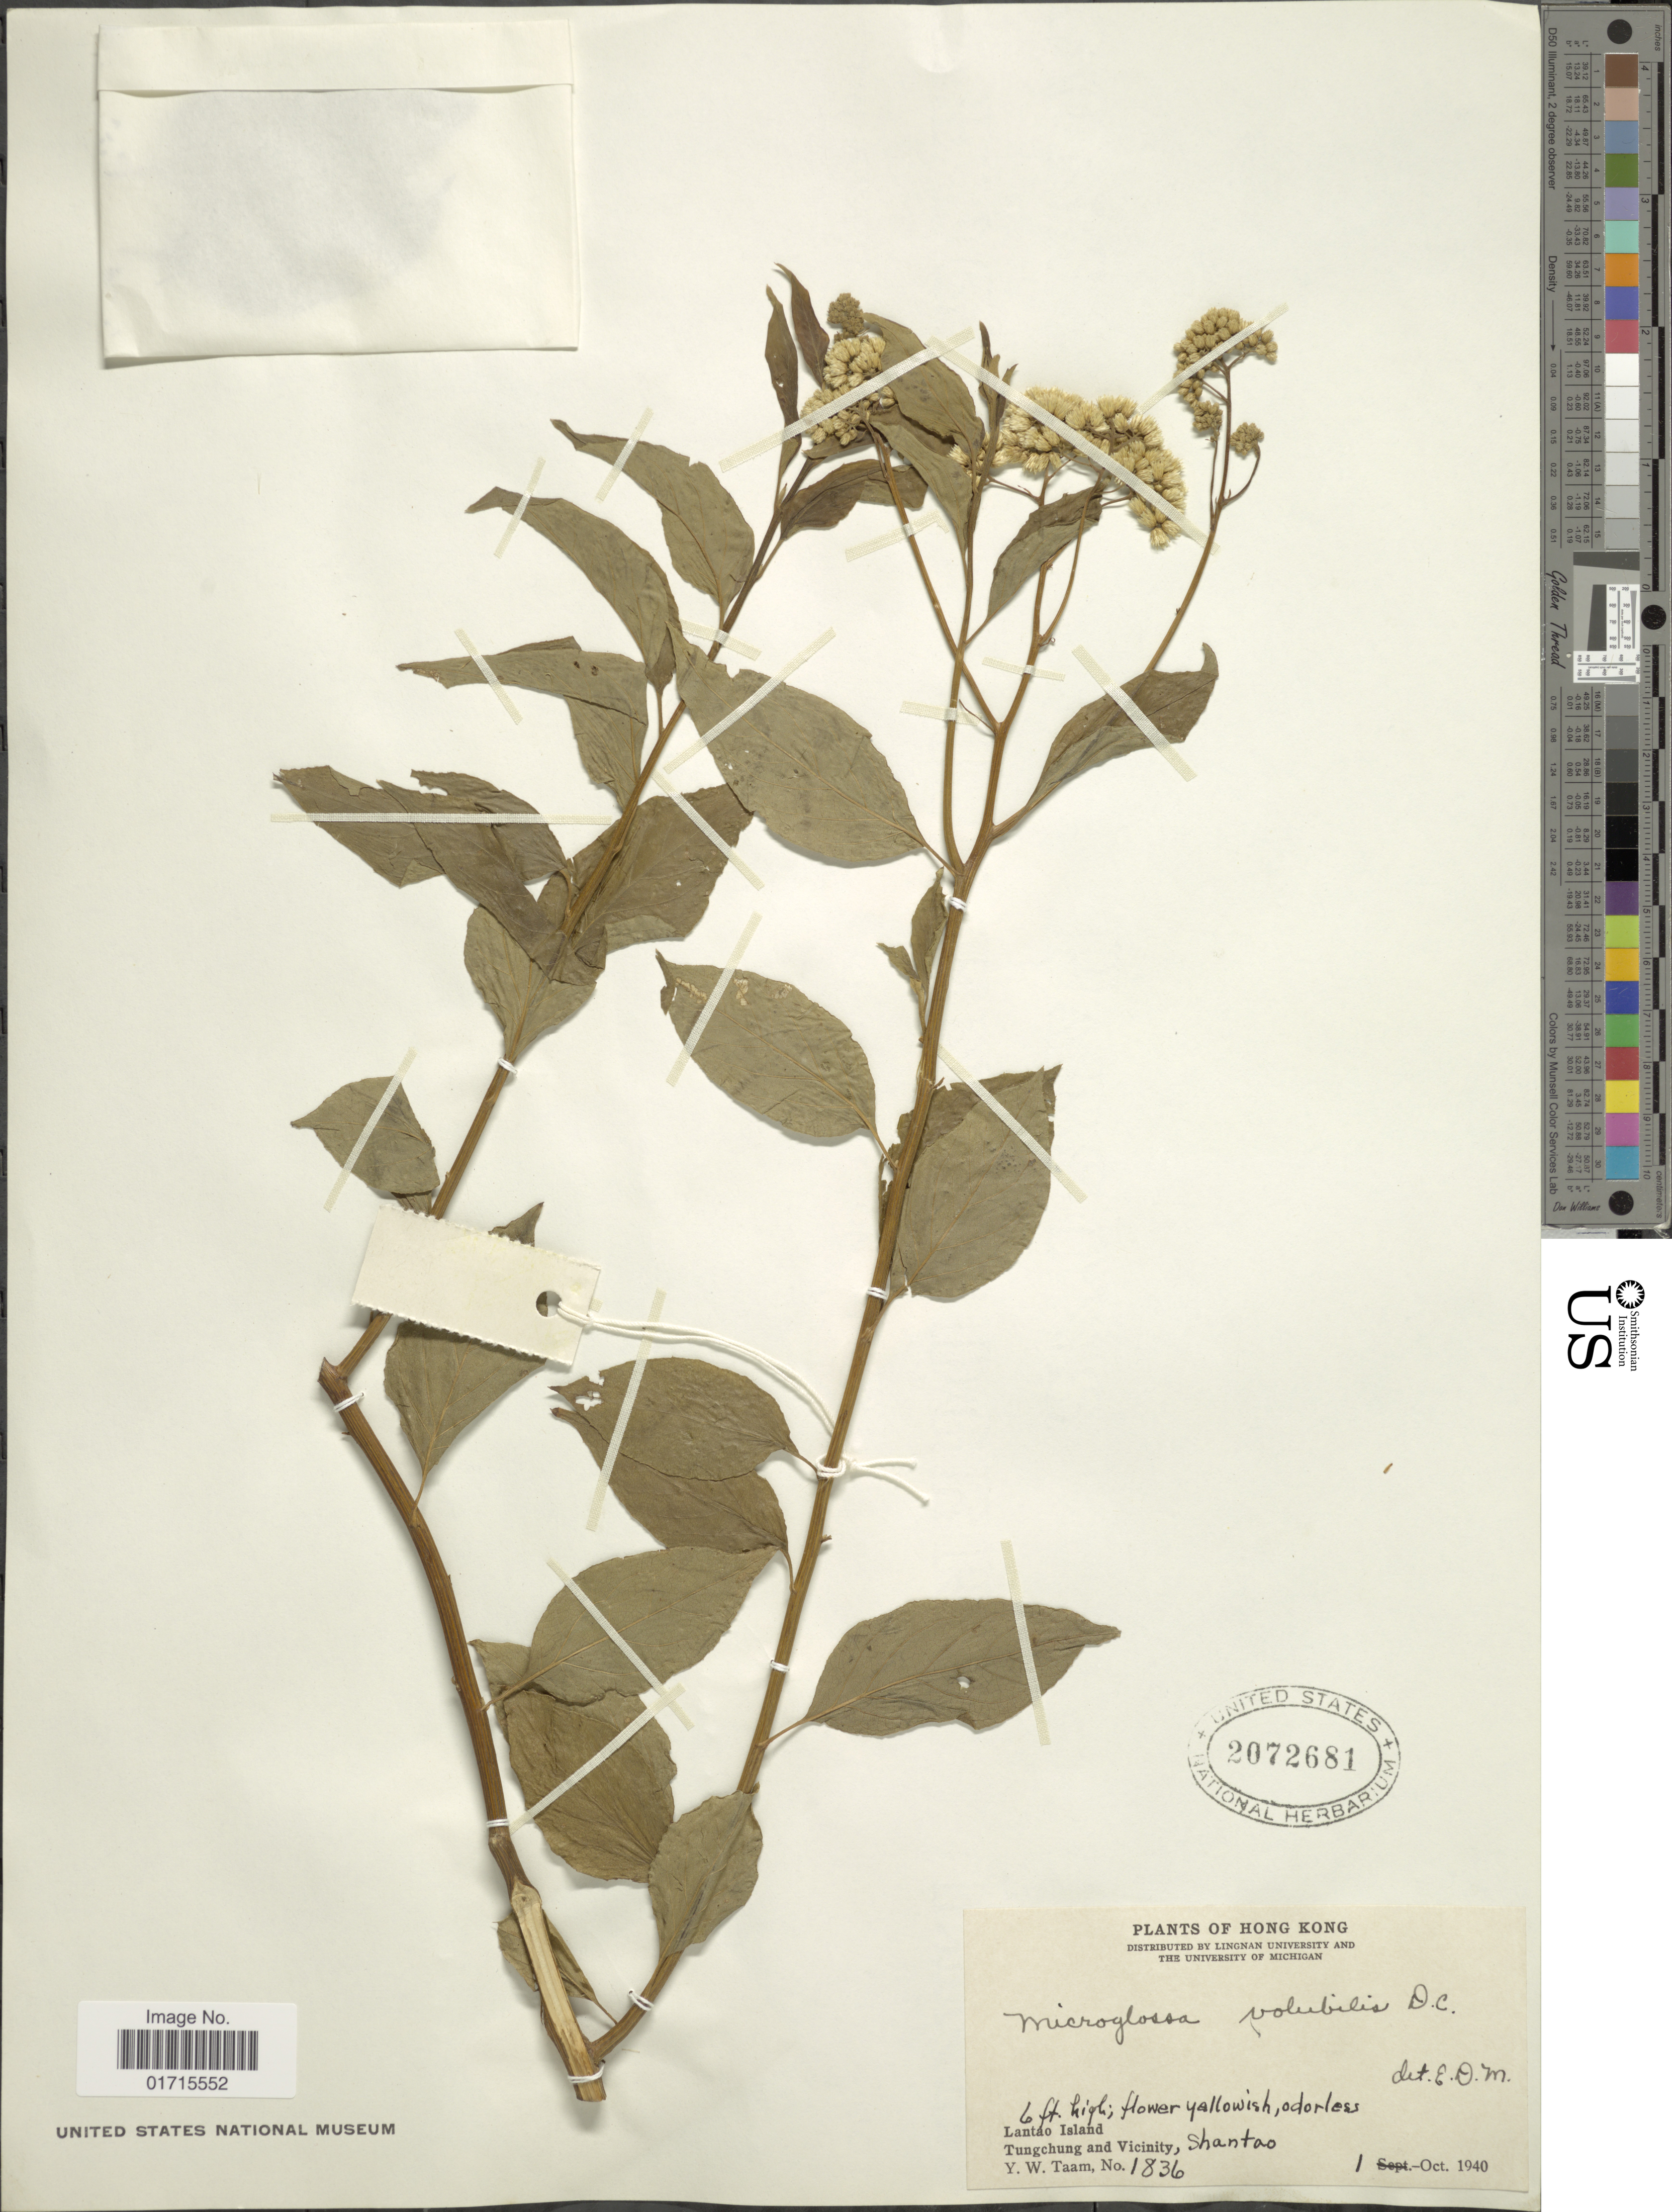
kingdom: Plantae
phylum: Tracheophyta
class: Magnoliopsida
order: Asterales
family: Asteraceae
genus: Microglossa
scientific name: Microglossa pyrifolia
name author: (Lam.) Kuntze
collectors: Y. W. Taam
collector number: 1836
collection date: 1940-10-01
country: China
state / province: Hong Kong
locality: Hong Kong. Lantao Island. Tungchung and Vicinity, Shantao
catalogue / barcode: US 2072681